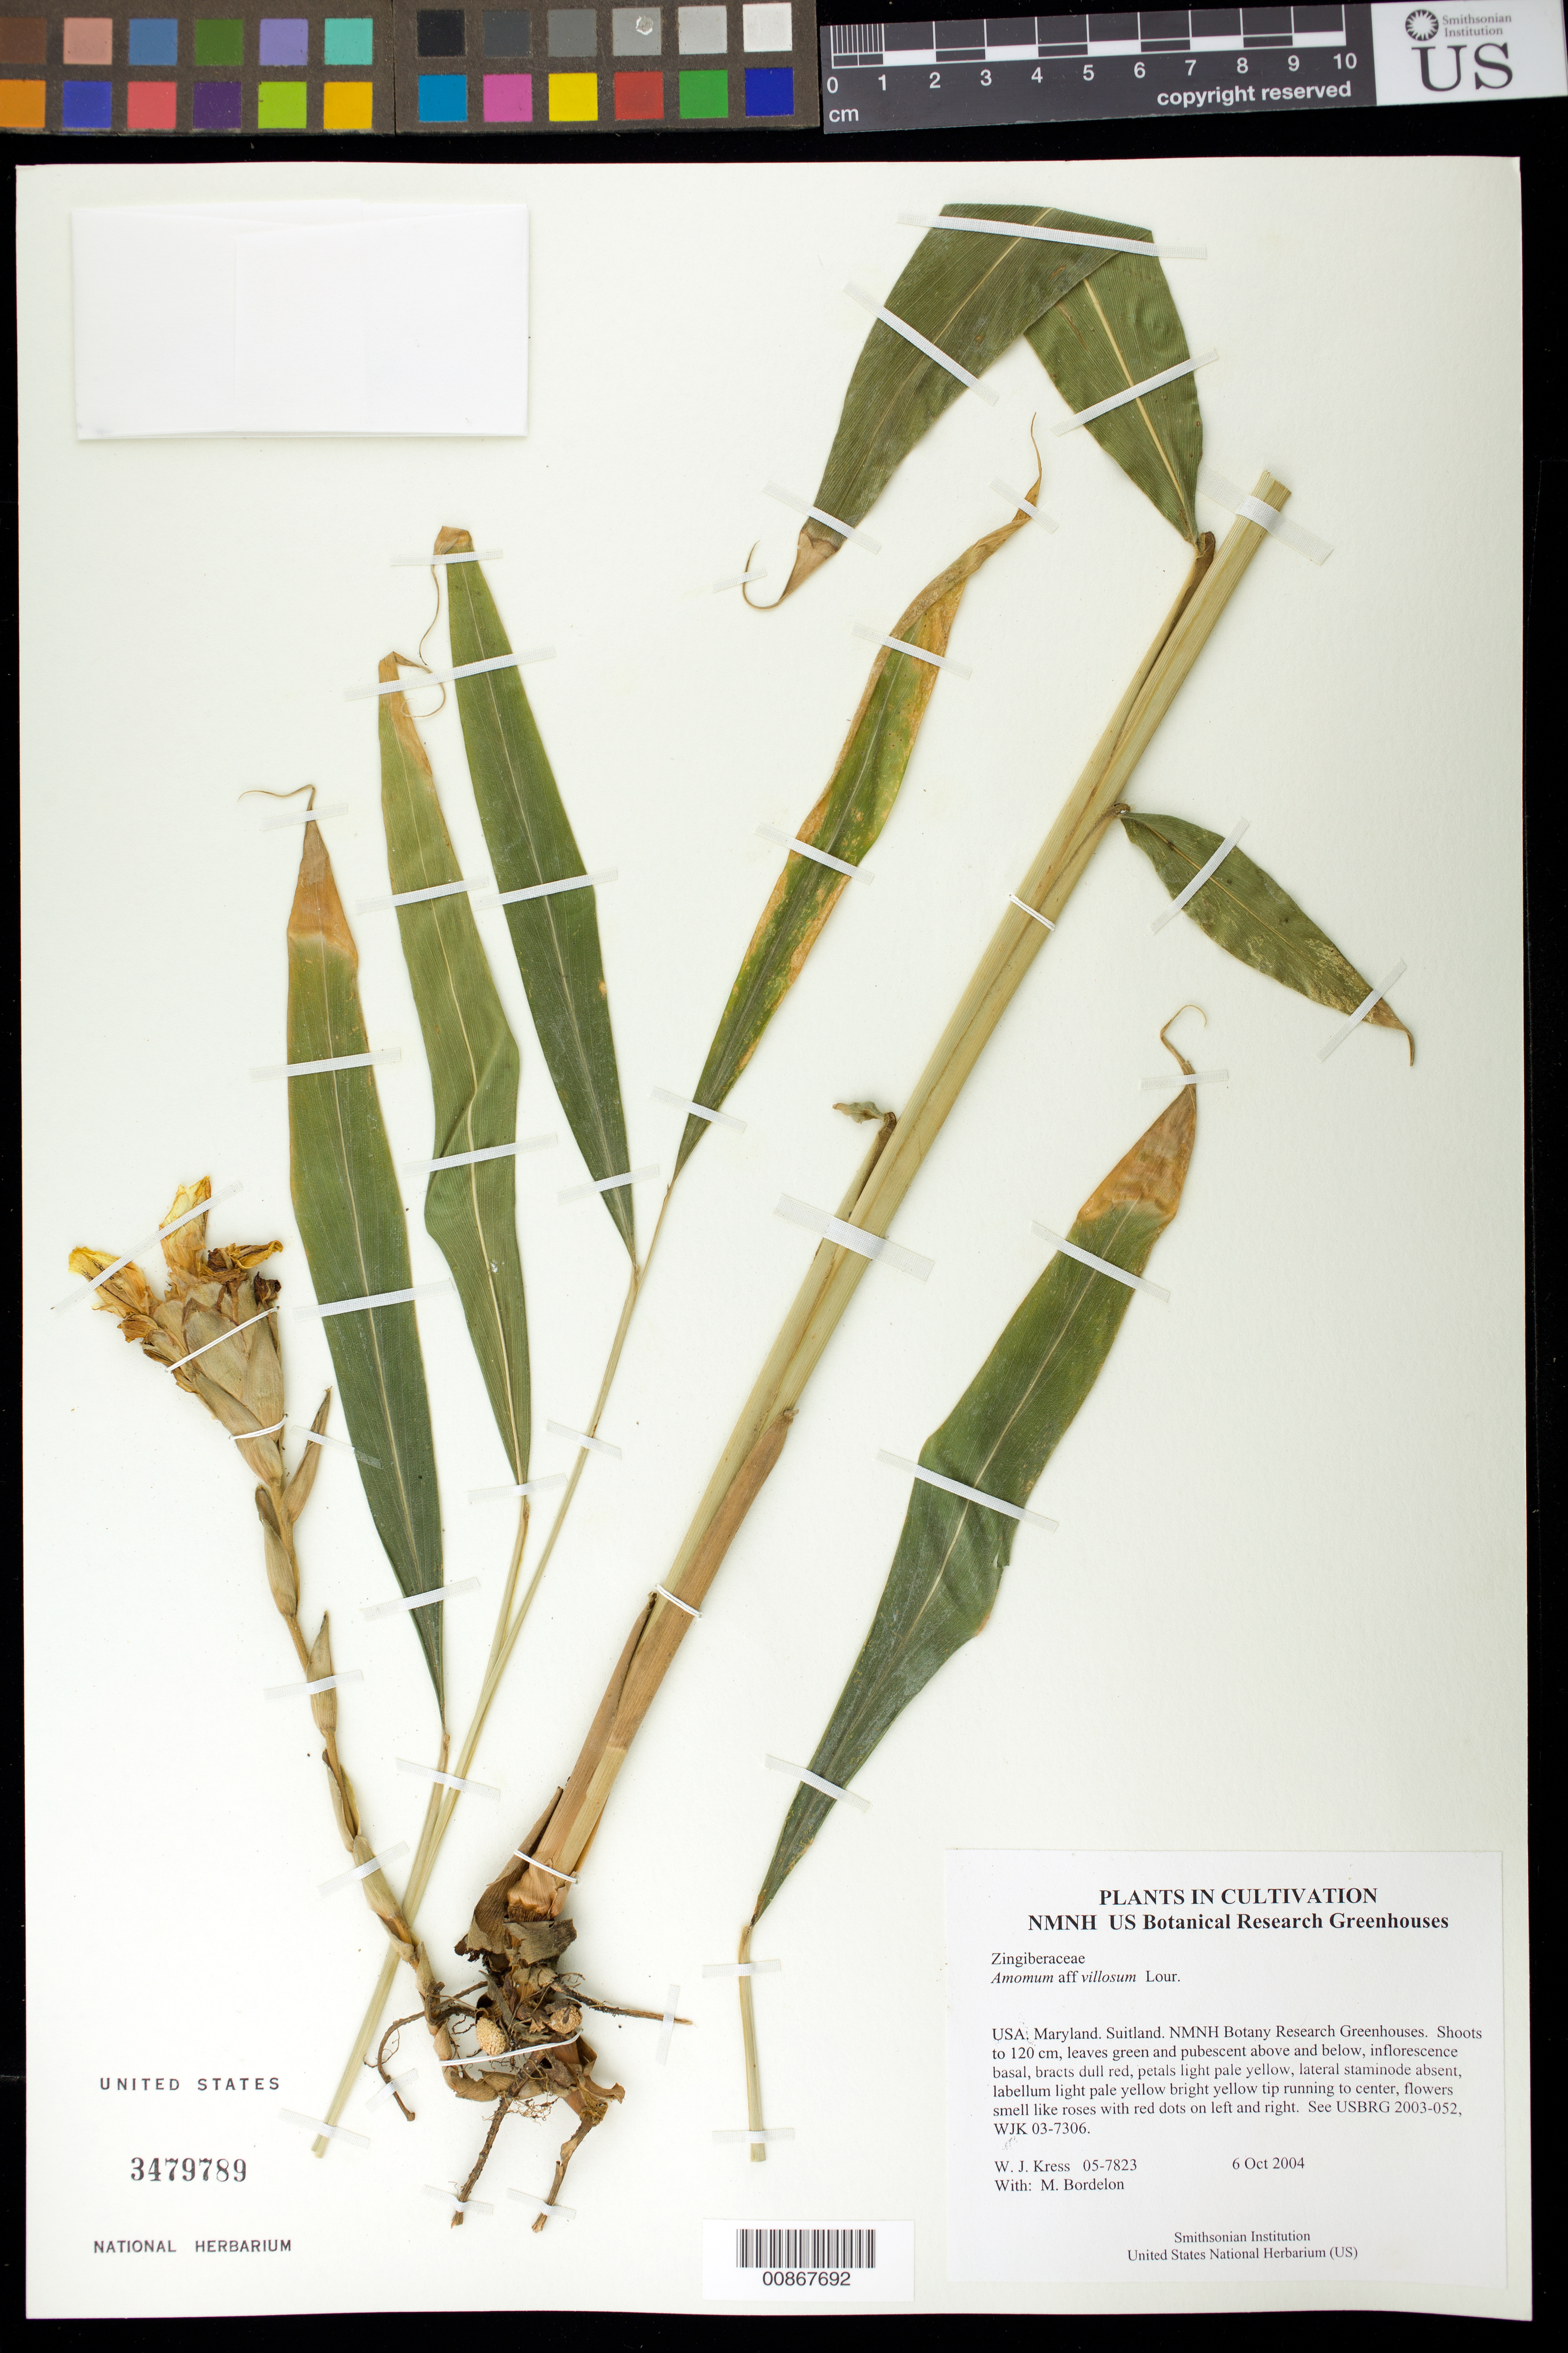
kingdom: Plantae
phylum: Tracheophyta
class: Liliopsida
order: Zingiberales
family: Zingiberaceae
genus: Amomum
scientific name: Amomum villosum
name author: Lour.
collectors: W. J. Kress & M. Bordelon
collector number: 05-7823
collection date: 2004-10-06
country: United States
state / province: Maryland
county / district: Prince George's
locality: NMNH Botany Research Greenhouses. Suitland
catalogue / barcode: US 3479789